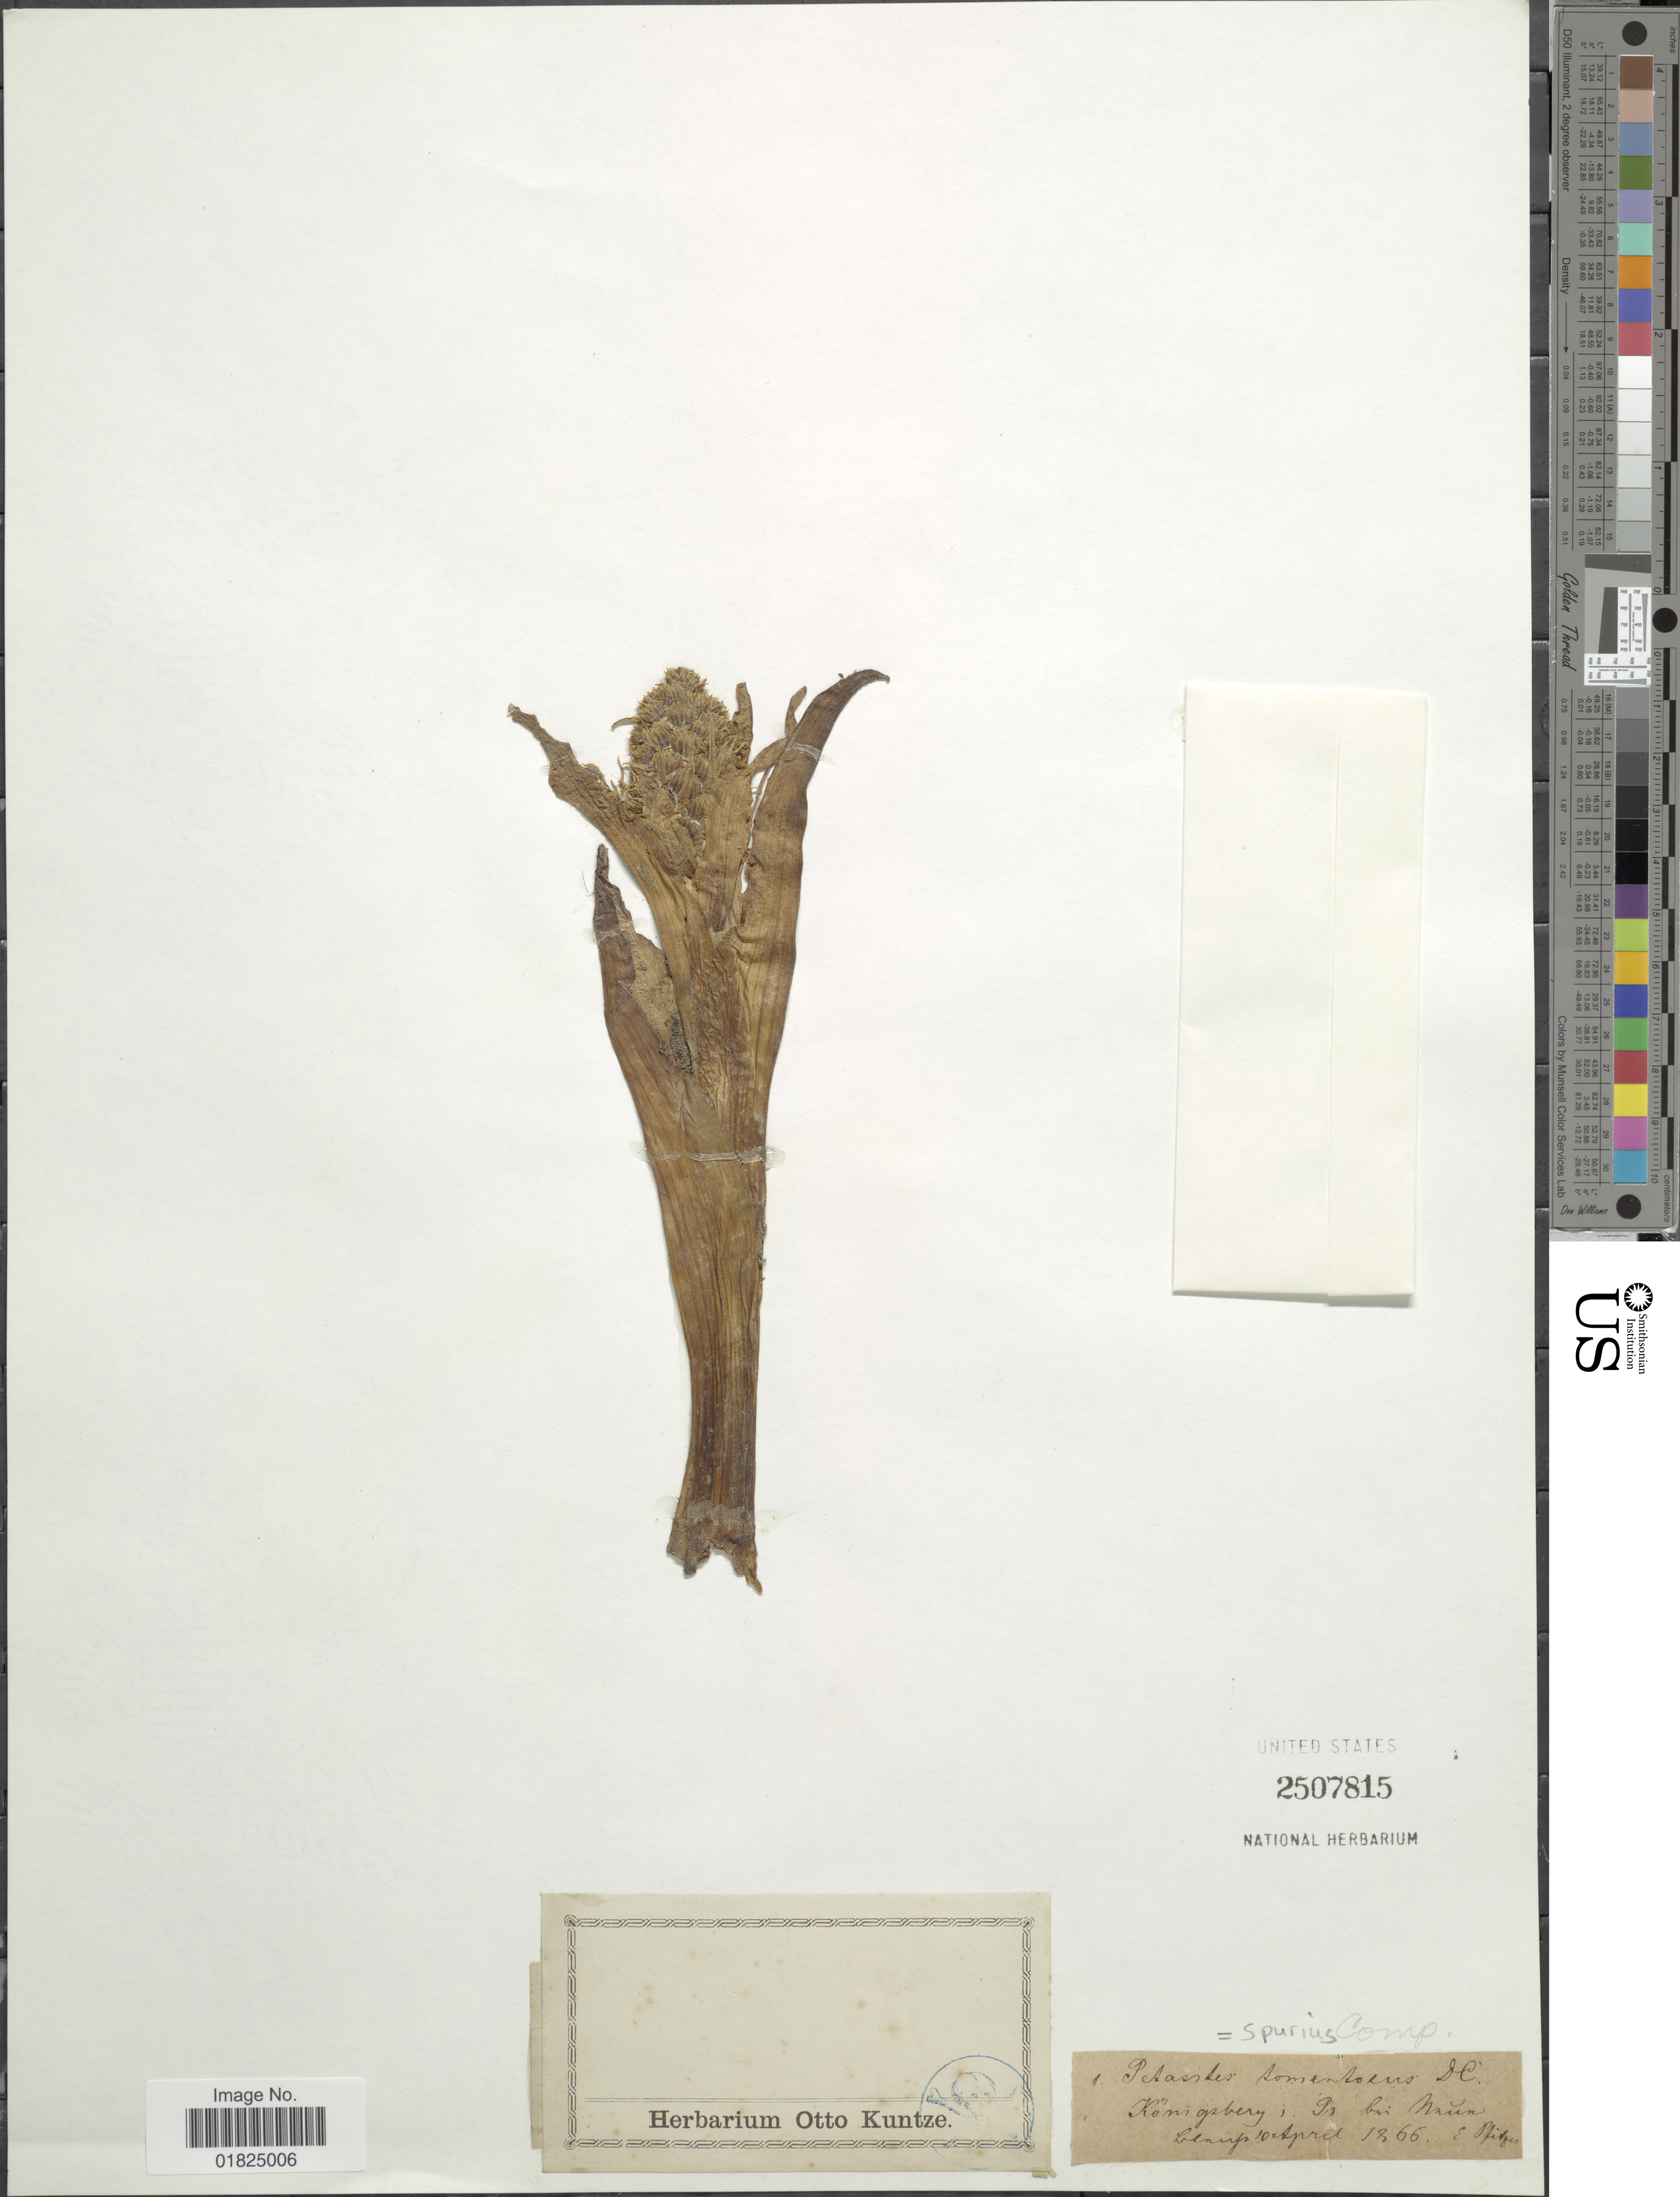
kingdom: Plantae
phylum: Tracheophyta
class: Magnoliopsida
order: Asterales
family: Asteraceae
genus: Petasites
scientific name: Petasites spurius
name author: (Retz.) Rchb.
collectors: E. Pfitzer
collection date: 1866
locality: Konigsberg; [illegible text] bai Maun [illegible text]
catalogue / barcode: US 2507815